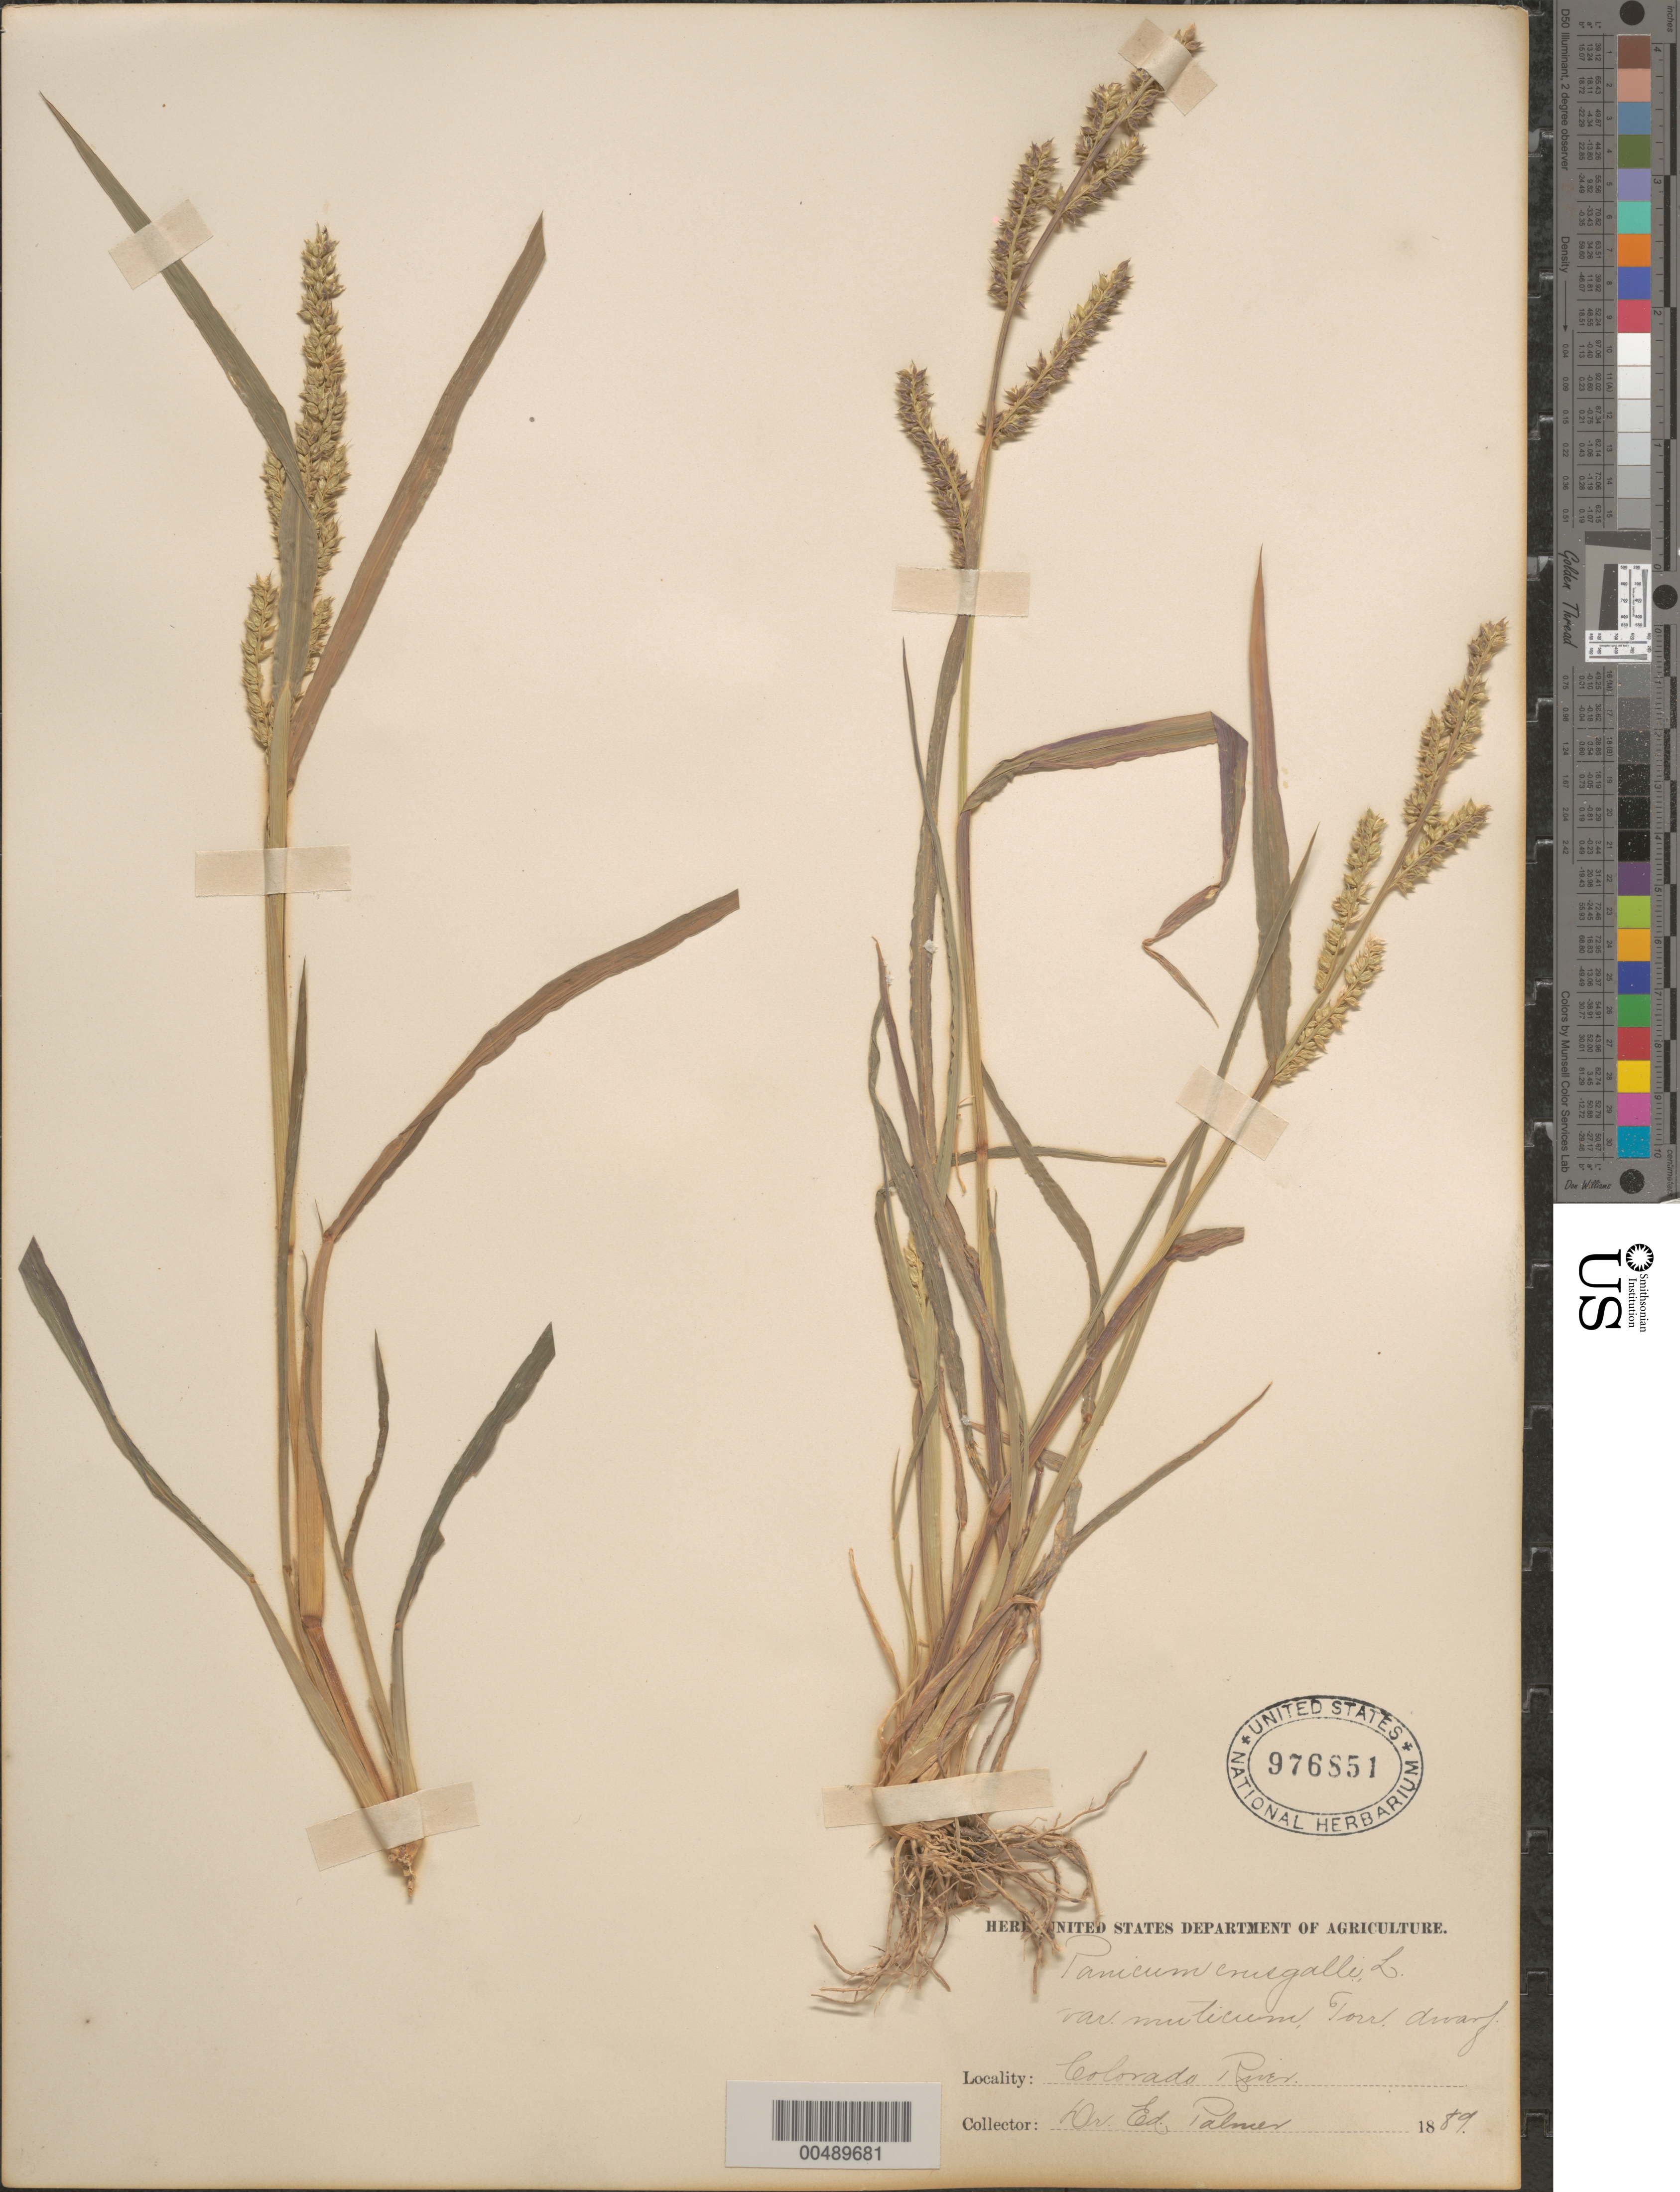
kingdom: Plantae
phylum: Tracheophyta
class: Liliopsida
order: Poales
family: Poaceae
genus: Echinochloa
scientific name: Echinochloa crus-galli var. zelayensis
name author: (Kunth) Hitchc.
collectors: E. Palmer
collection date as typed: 1889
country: Mexico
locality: Colorado River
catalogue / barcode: US 976851